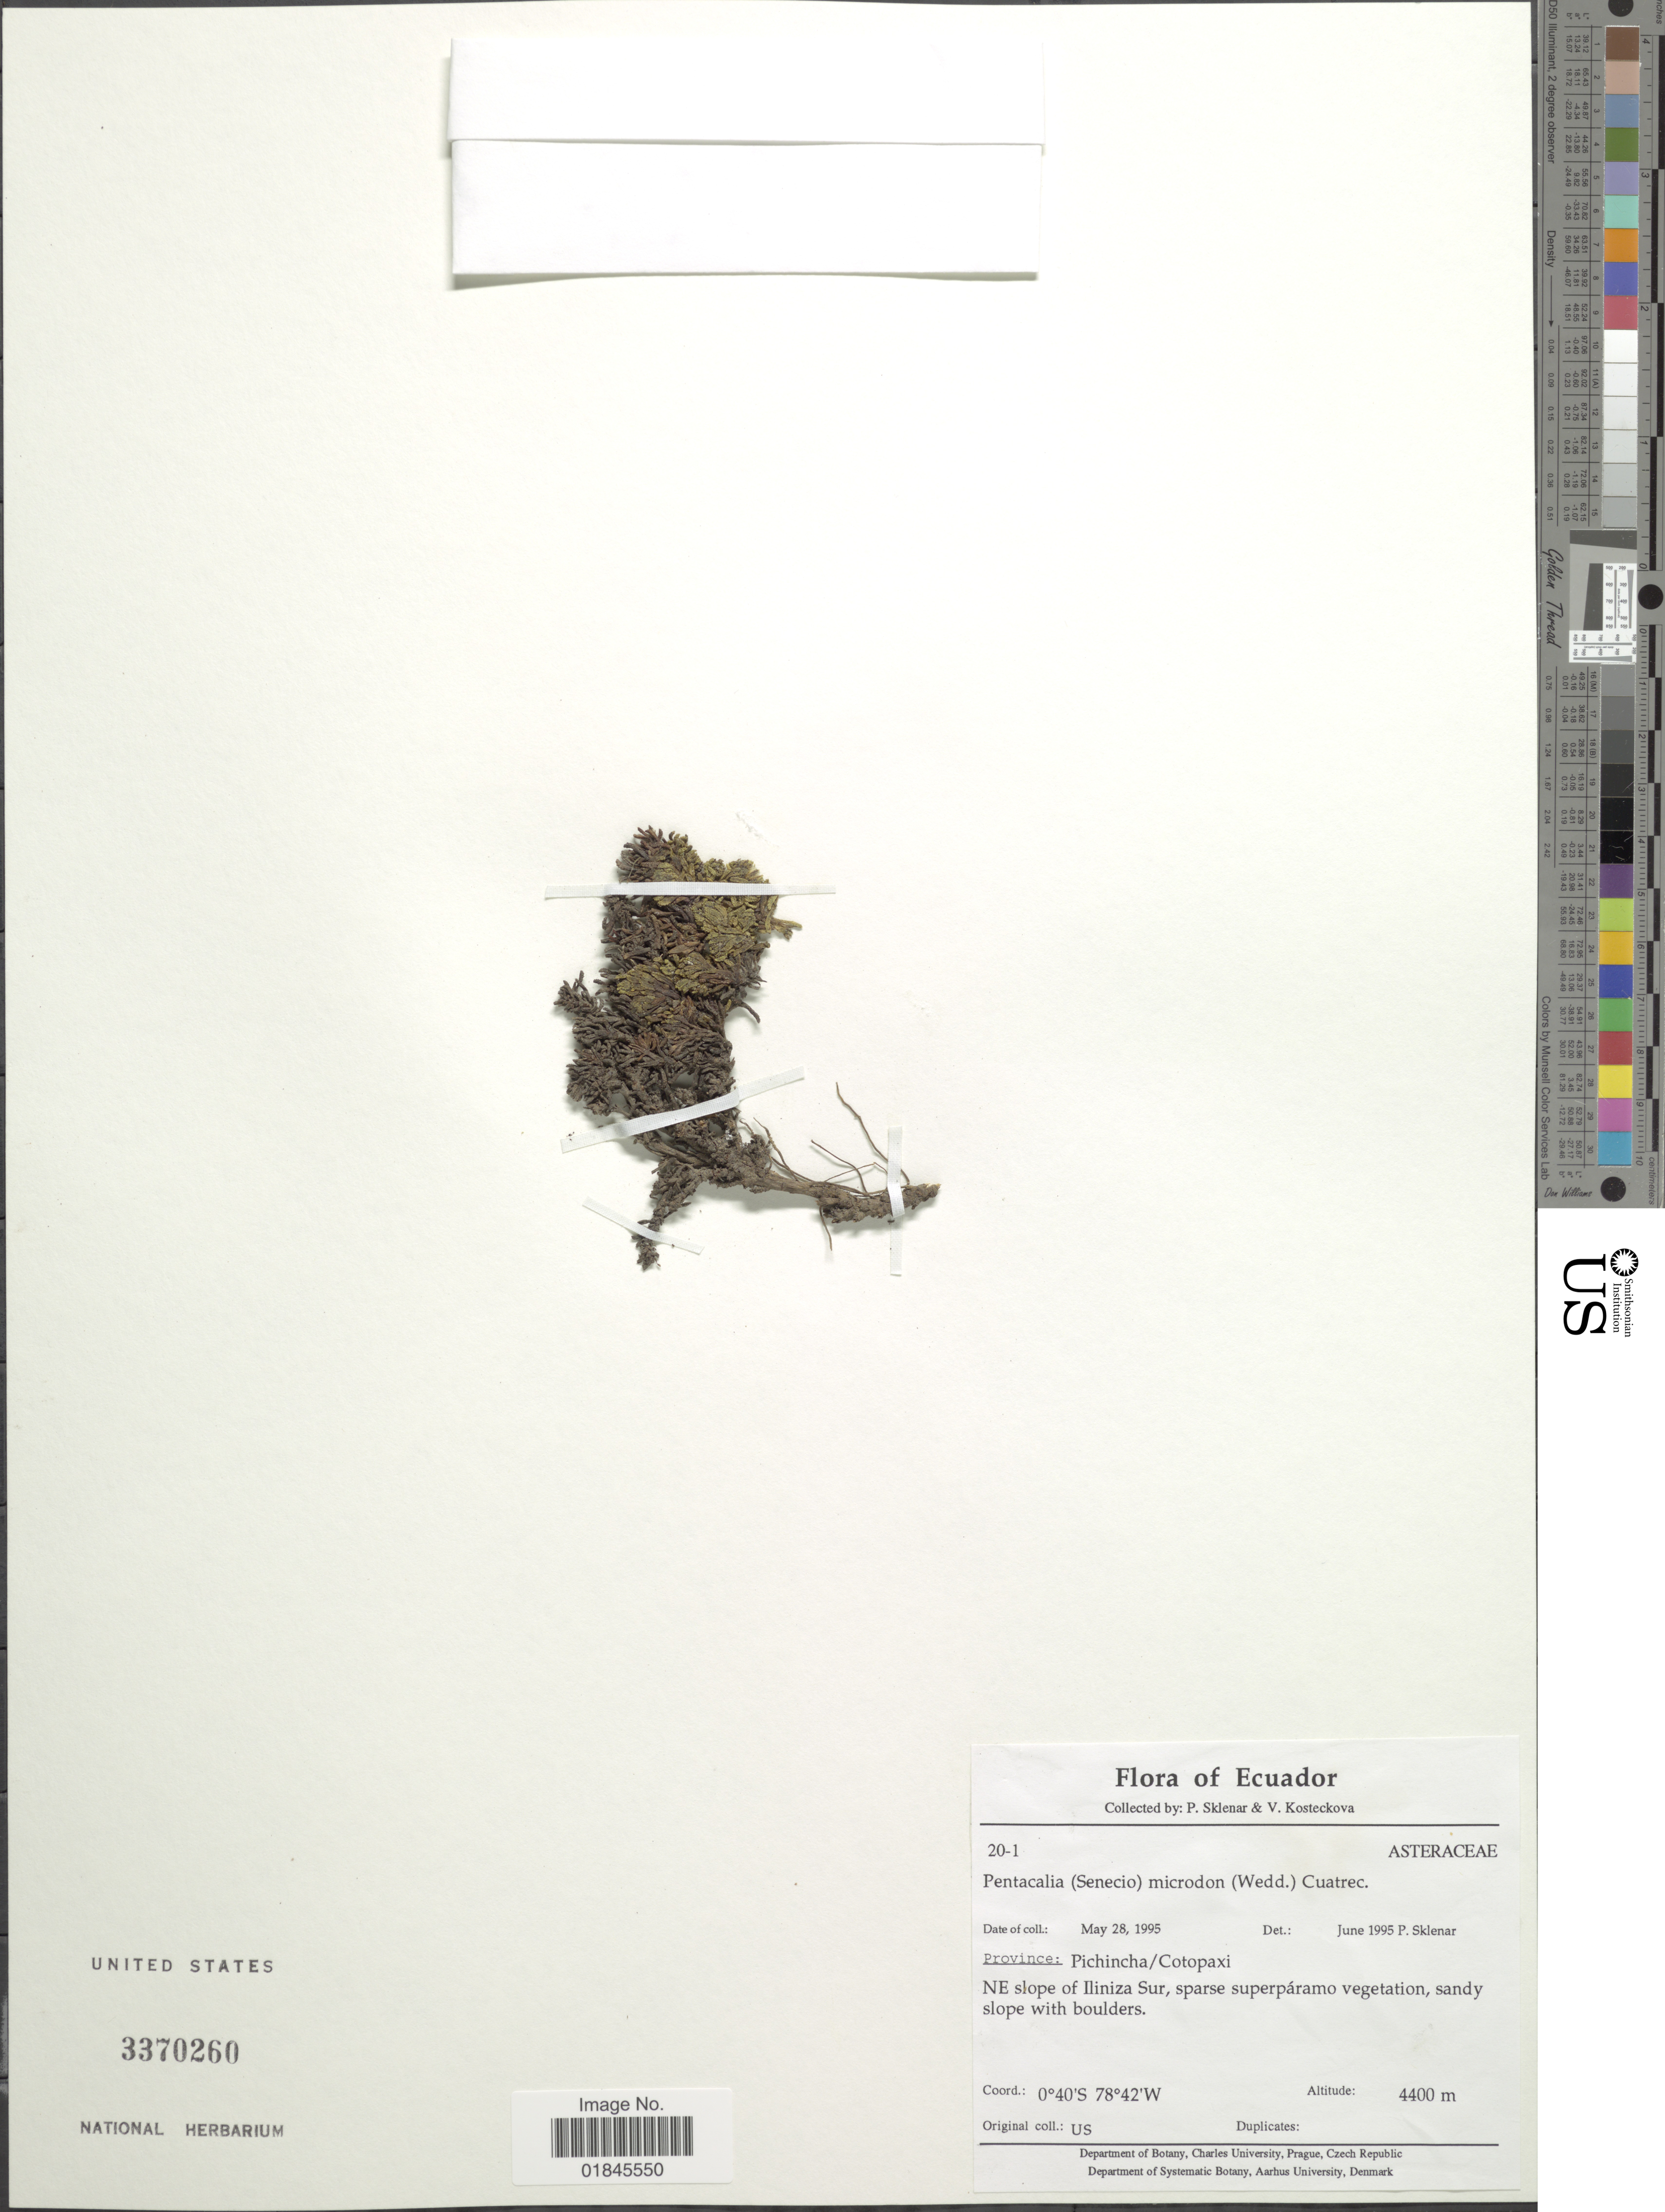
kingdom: Plantae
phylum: Tracheophyta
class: Magnoliopsida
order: Asterales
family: Asteraceae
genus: Pentacalia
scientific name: Pentacalia microdon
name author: (Wedd.) Cuatrec.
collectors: P. Sklenar & V. Kosteckova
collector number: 20-1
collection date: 1995-05-28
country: Ecuador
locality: Pichincha / Cotopaxi. NE slope of Iliniza Sur, sparse superpáramo vegetation, sandy slope with boulders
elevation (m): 4400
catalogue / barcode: US 3370260